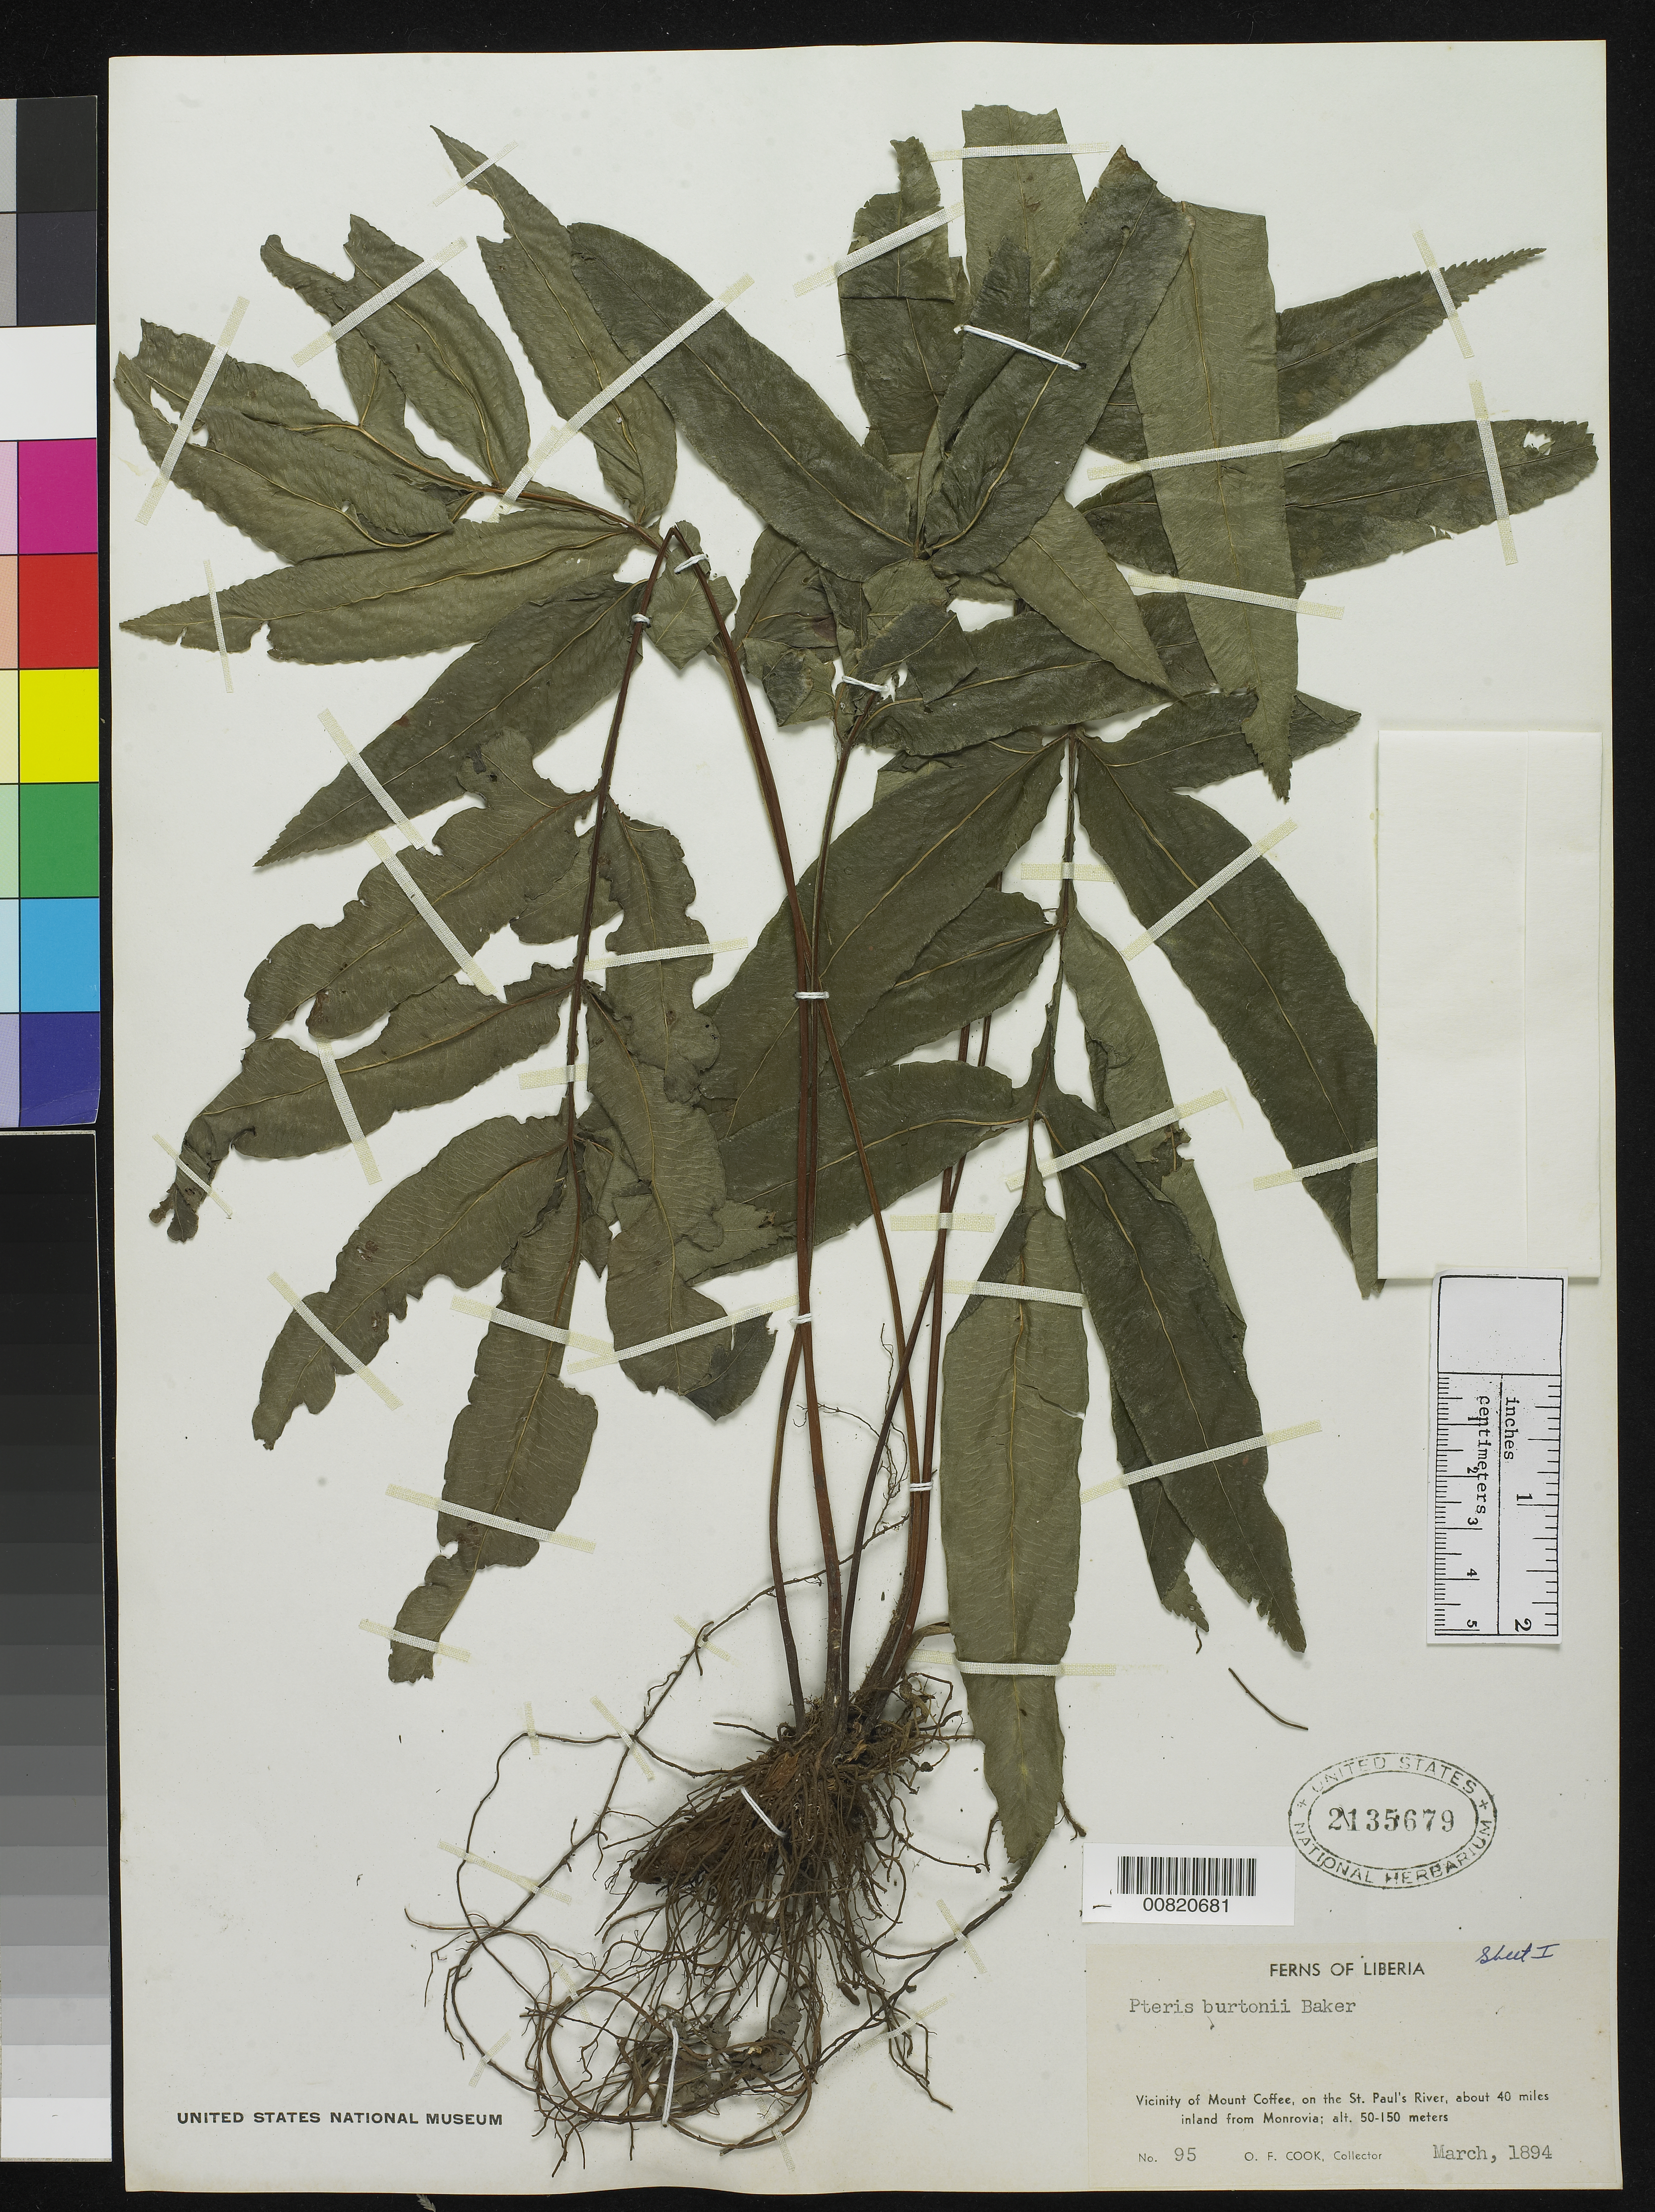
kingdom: Plantae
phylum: Tracheophyta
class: Polypodiopsida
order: Polypodiales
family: Pteridaceae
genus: Pteris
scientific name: Pteris atrovirens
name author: Willd.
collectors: O. F. Cook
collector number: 95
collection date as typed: Mar 1894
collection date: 1894-03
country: Liberia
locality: Vicinity of Mt. Coffee, on the St. Paul's River, about 40 miles inland from Monrovia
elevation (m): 50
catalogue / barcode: US 2135679